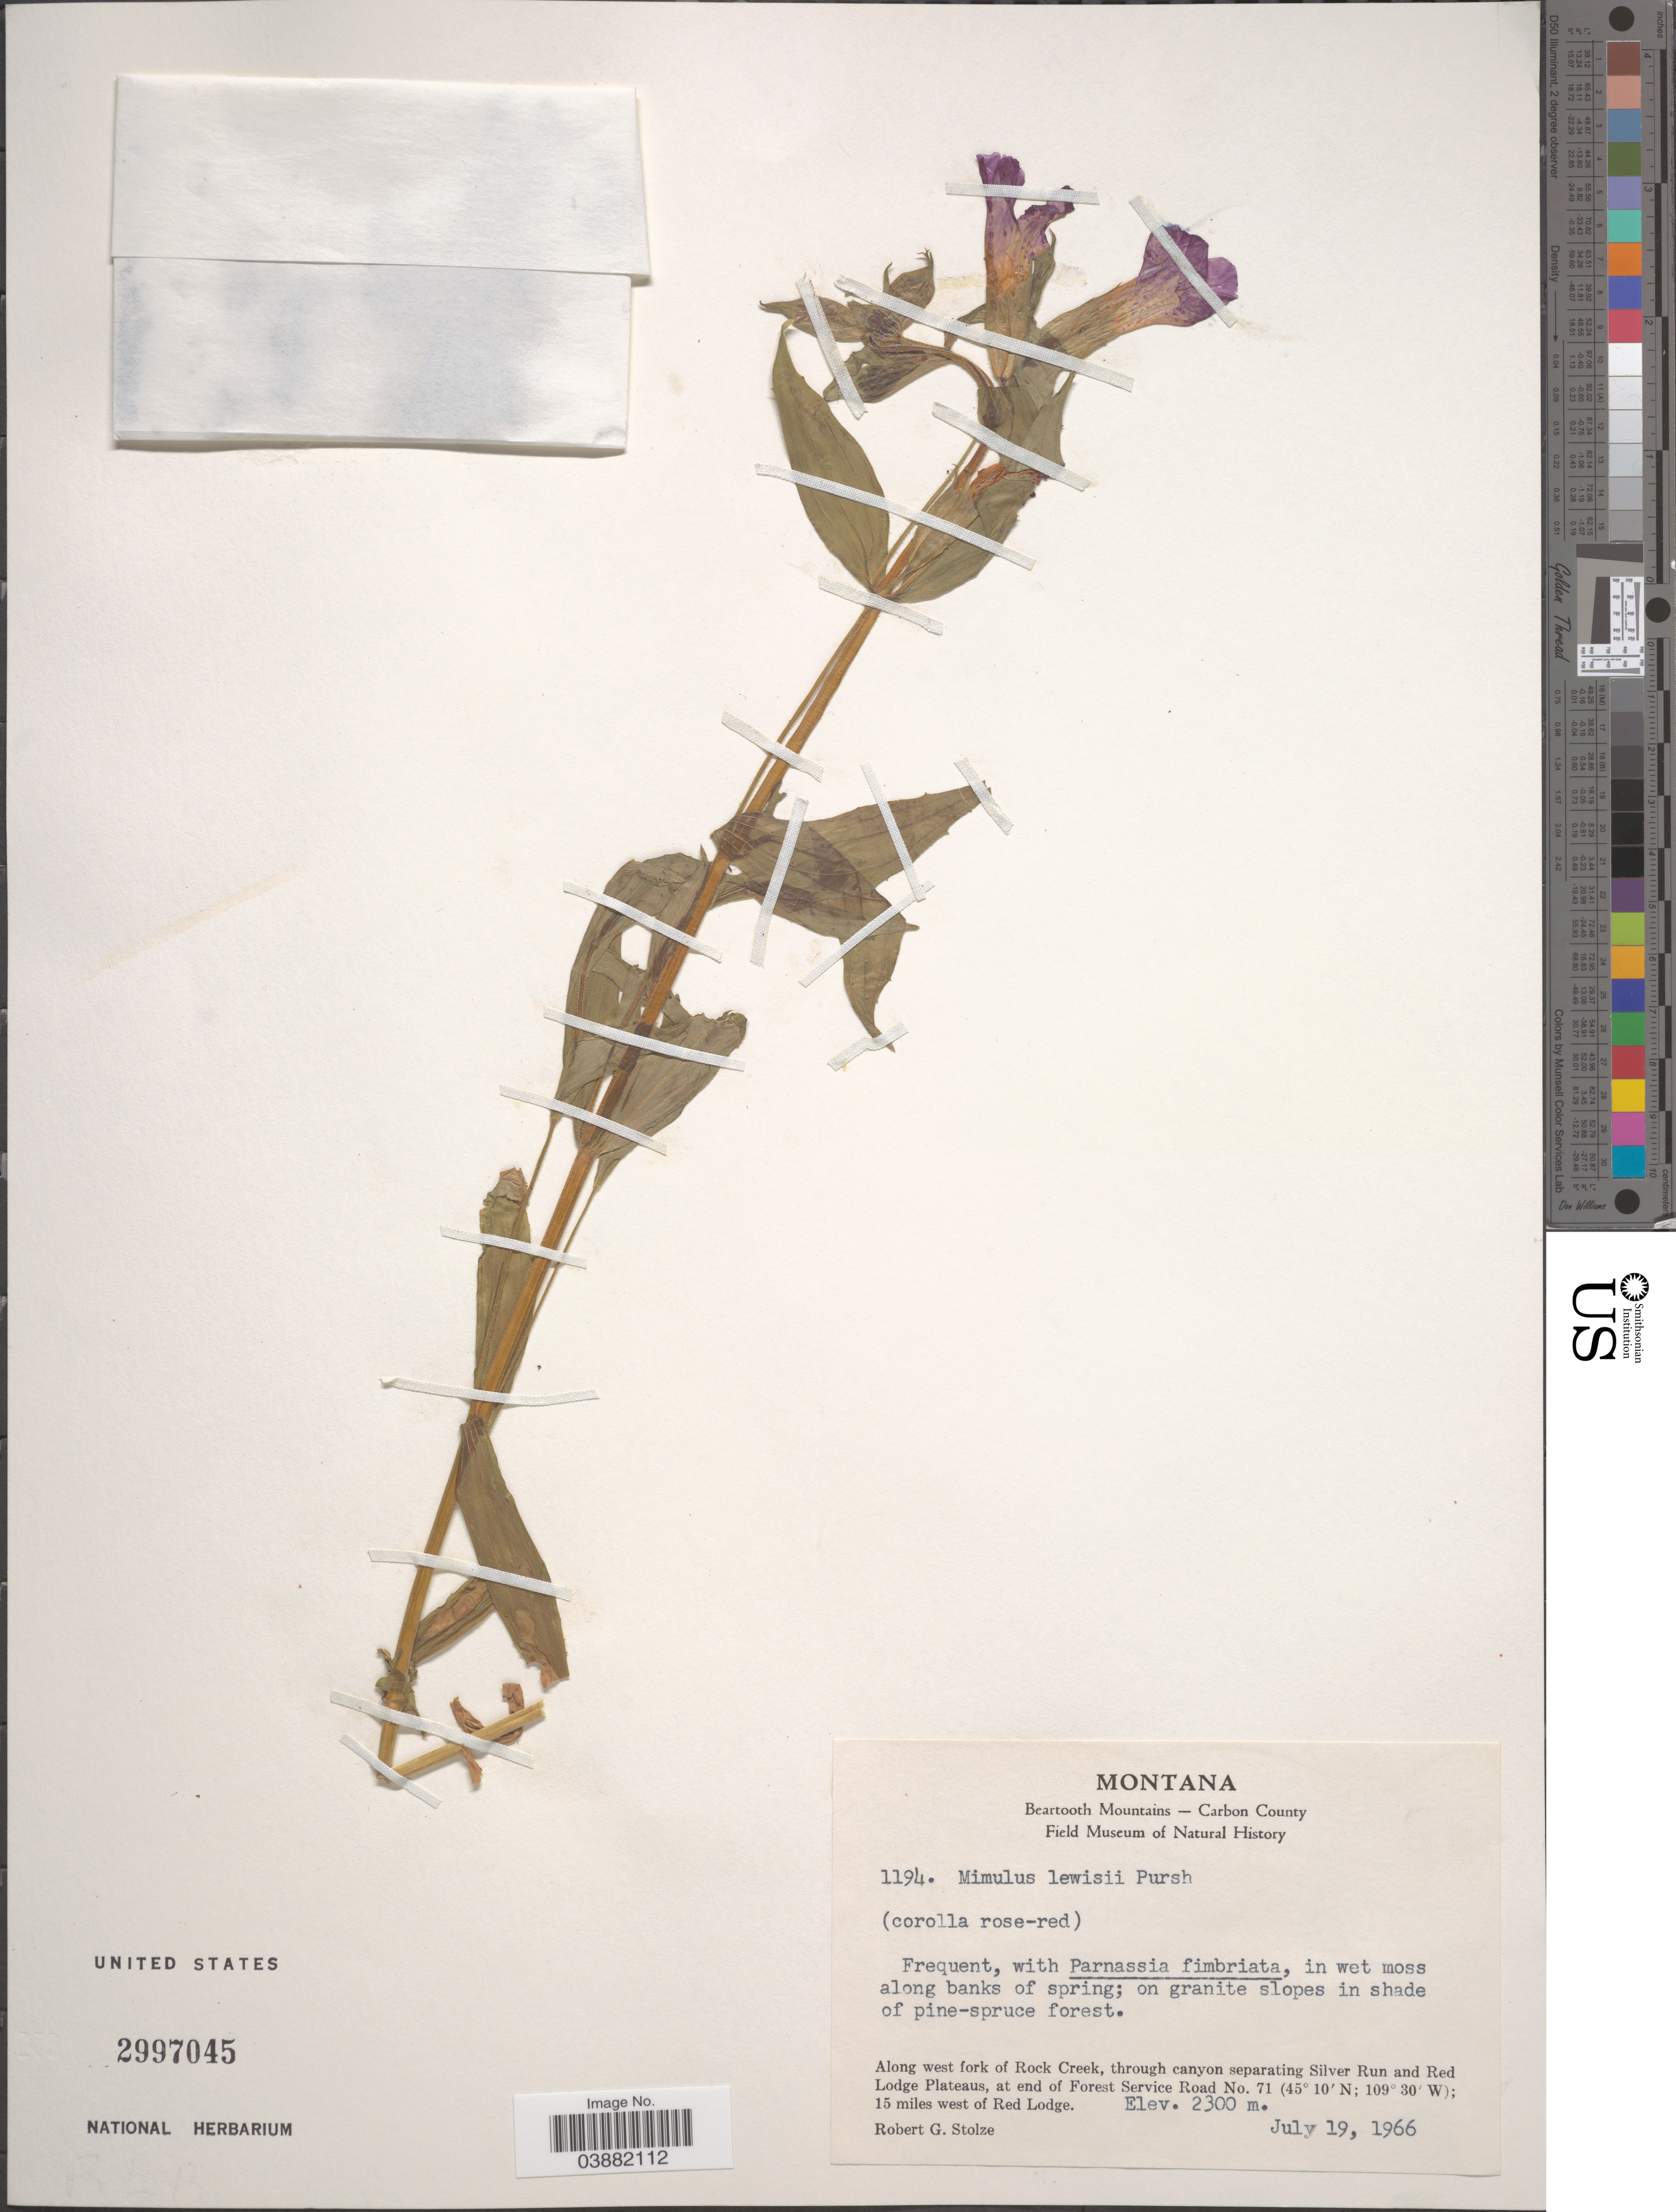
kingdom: Plantae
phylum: Tracheophyta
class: Magnoliopsida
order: Lamiales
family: Phrymaceae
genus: Mimulus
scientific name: Mimulus lewisii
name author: Pursh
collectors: R. G. Stolze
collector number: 1194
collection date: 1966-07-19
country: United States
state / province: Montana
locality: Beartooth Mountains - Carbon County. Along west fork of Rock Creek, through canyon separating Silver Run and Red Lodge Plateaus, at end of Forest Service Road No. 71; 15 miles west of Red Lodge.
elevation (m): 2300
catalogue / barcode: US 2997045